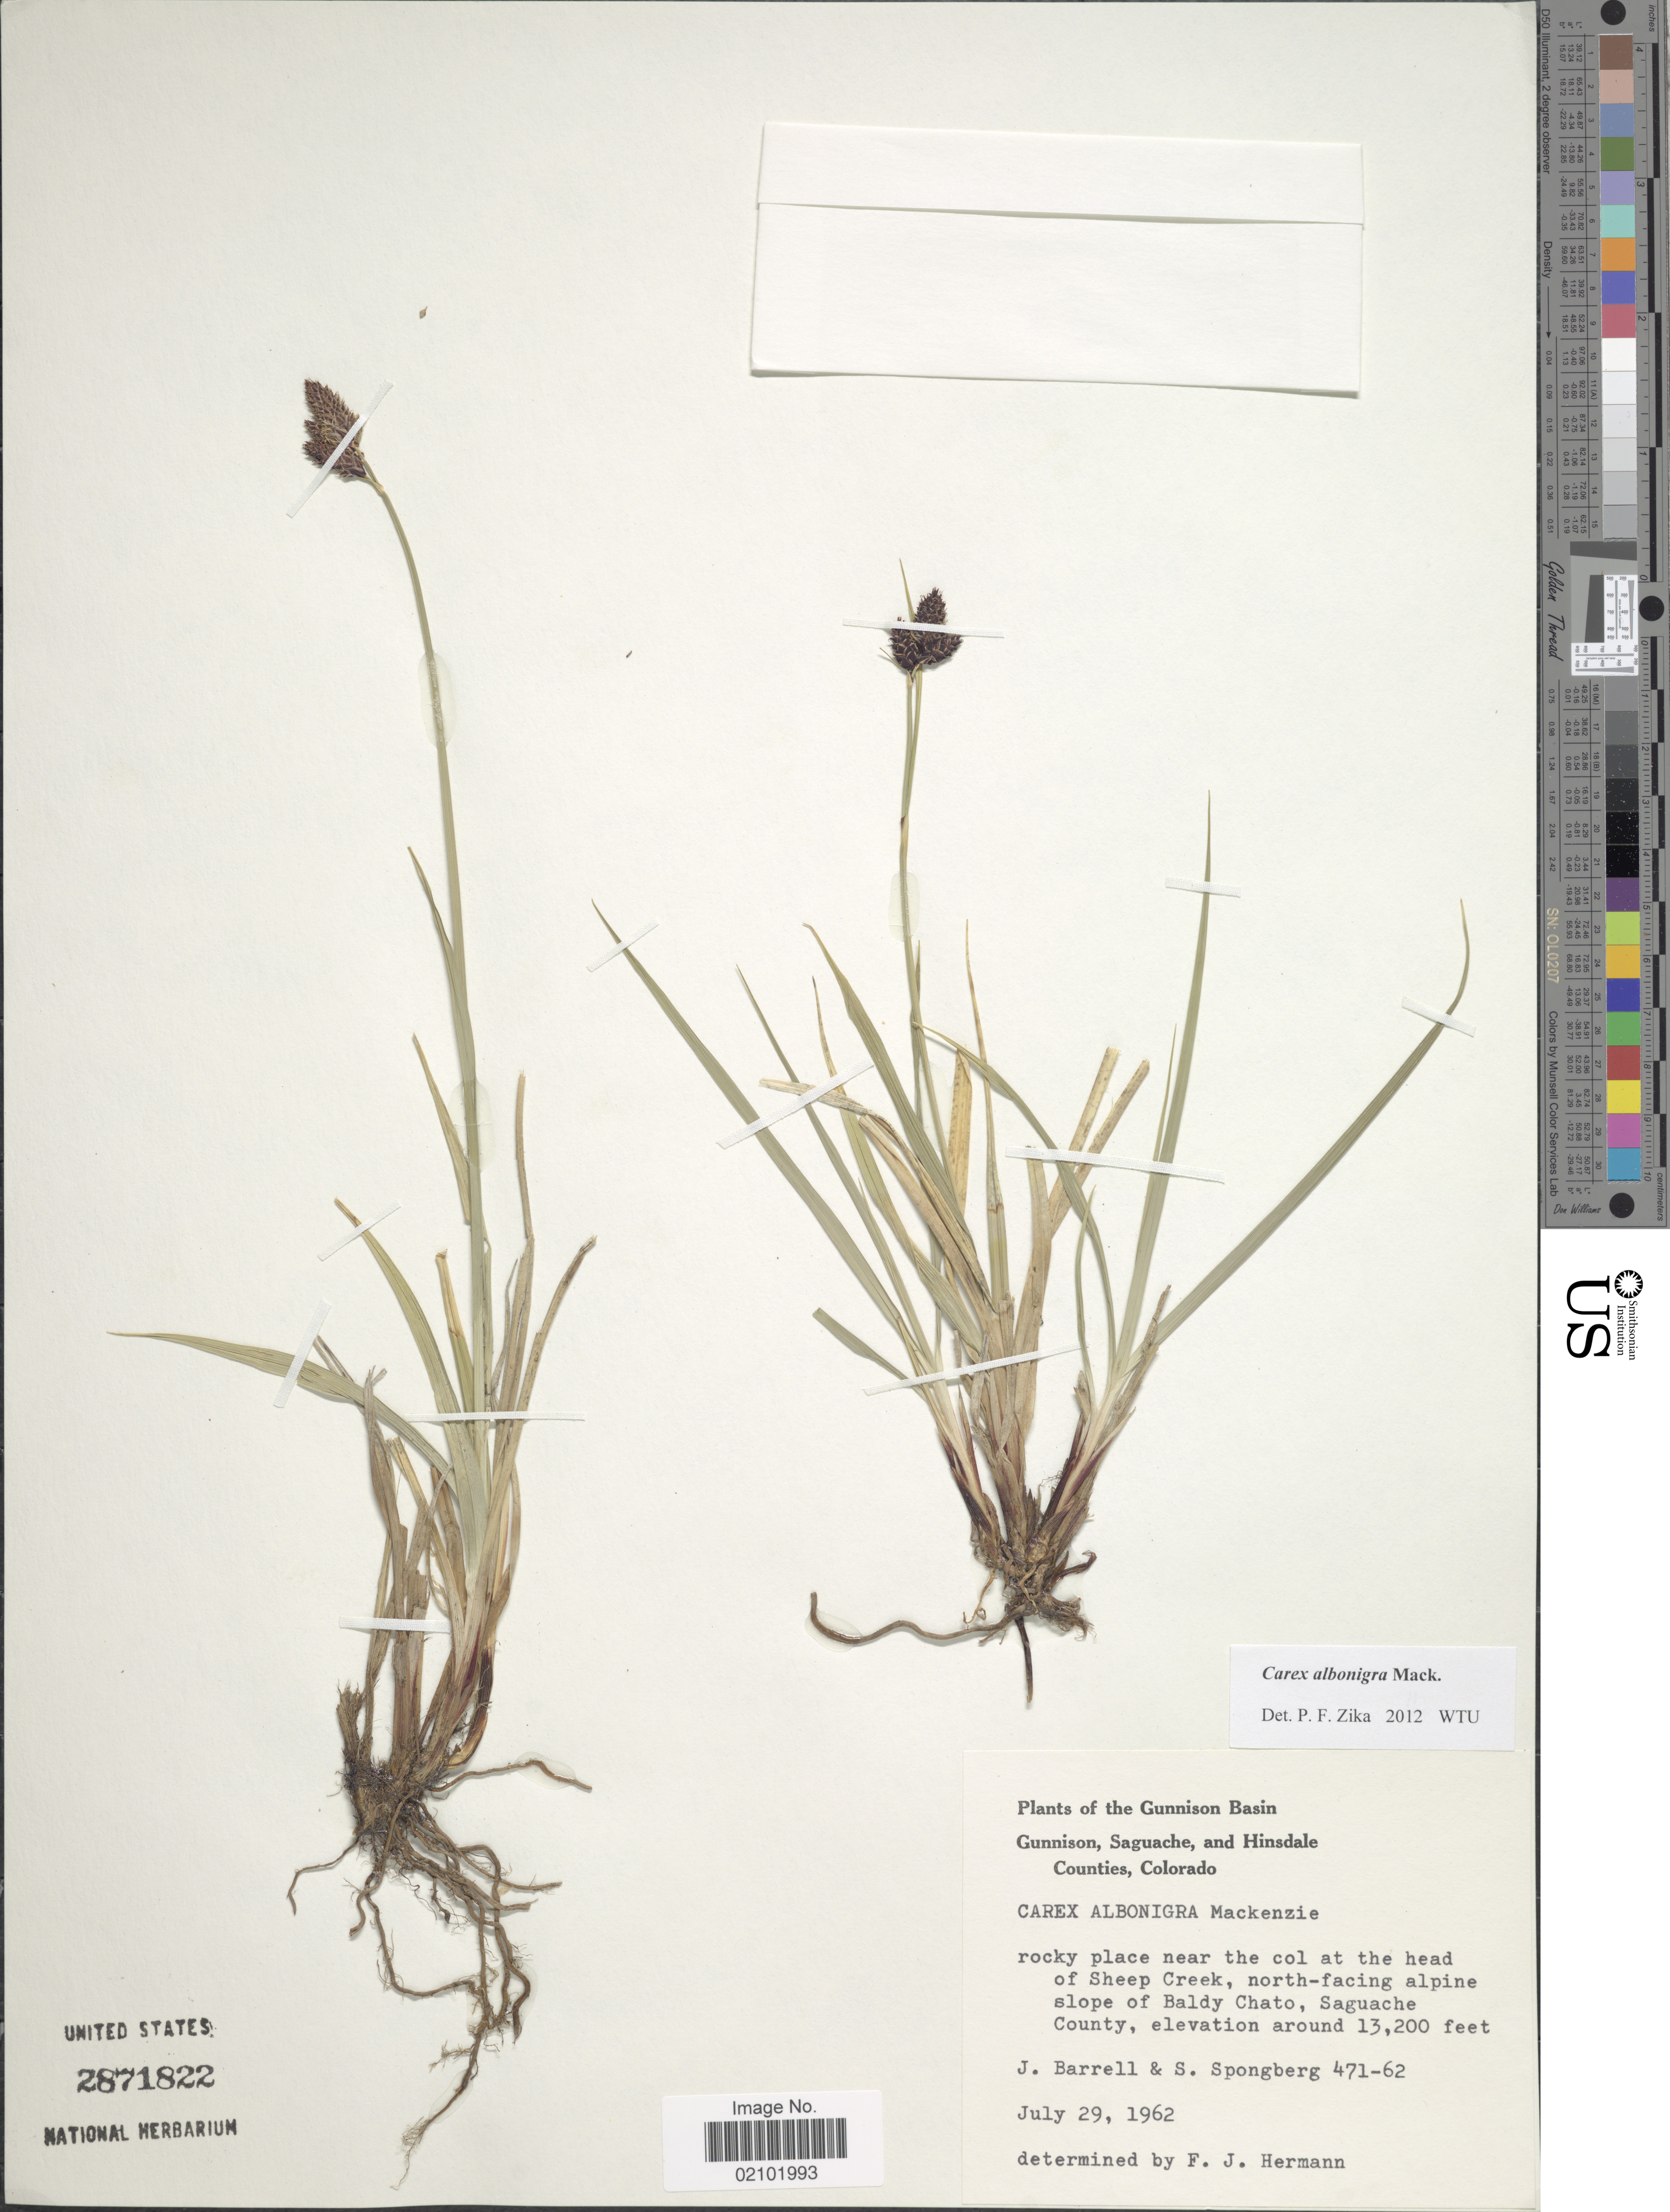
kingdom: Plantae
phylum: Tracheophyta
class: Liliopsida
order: Poales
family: Cyperaceae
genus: Carex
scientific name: Carex albonigra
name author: Mack.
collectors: J. Barrell & S. A.Spongberg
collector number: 471-62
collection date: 1962-07-29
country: United States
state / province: Colorado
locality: Gunnison Basin. near the col at the head of Sheep Creek, north-facing alpine slope of Baldy Chato, Saguache County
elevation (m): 4023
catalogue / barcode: US 2871822